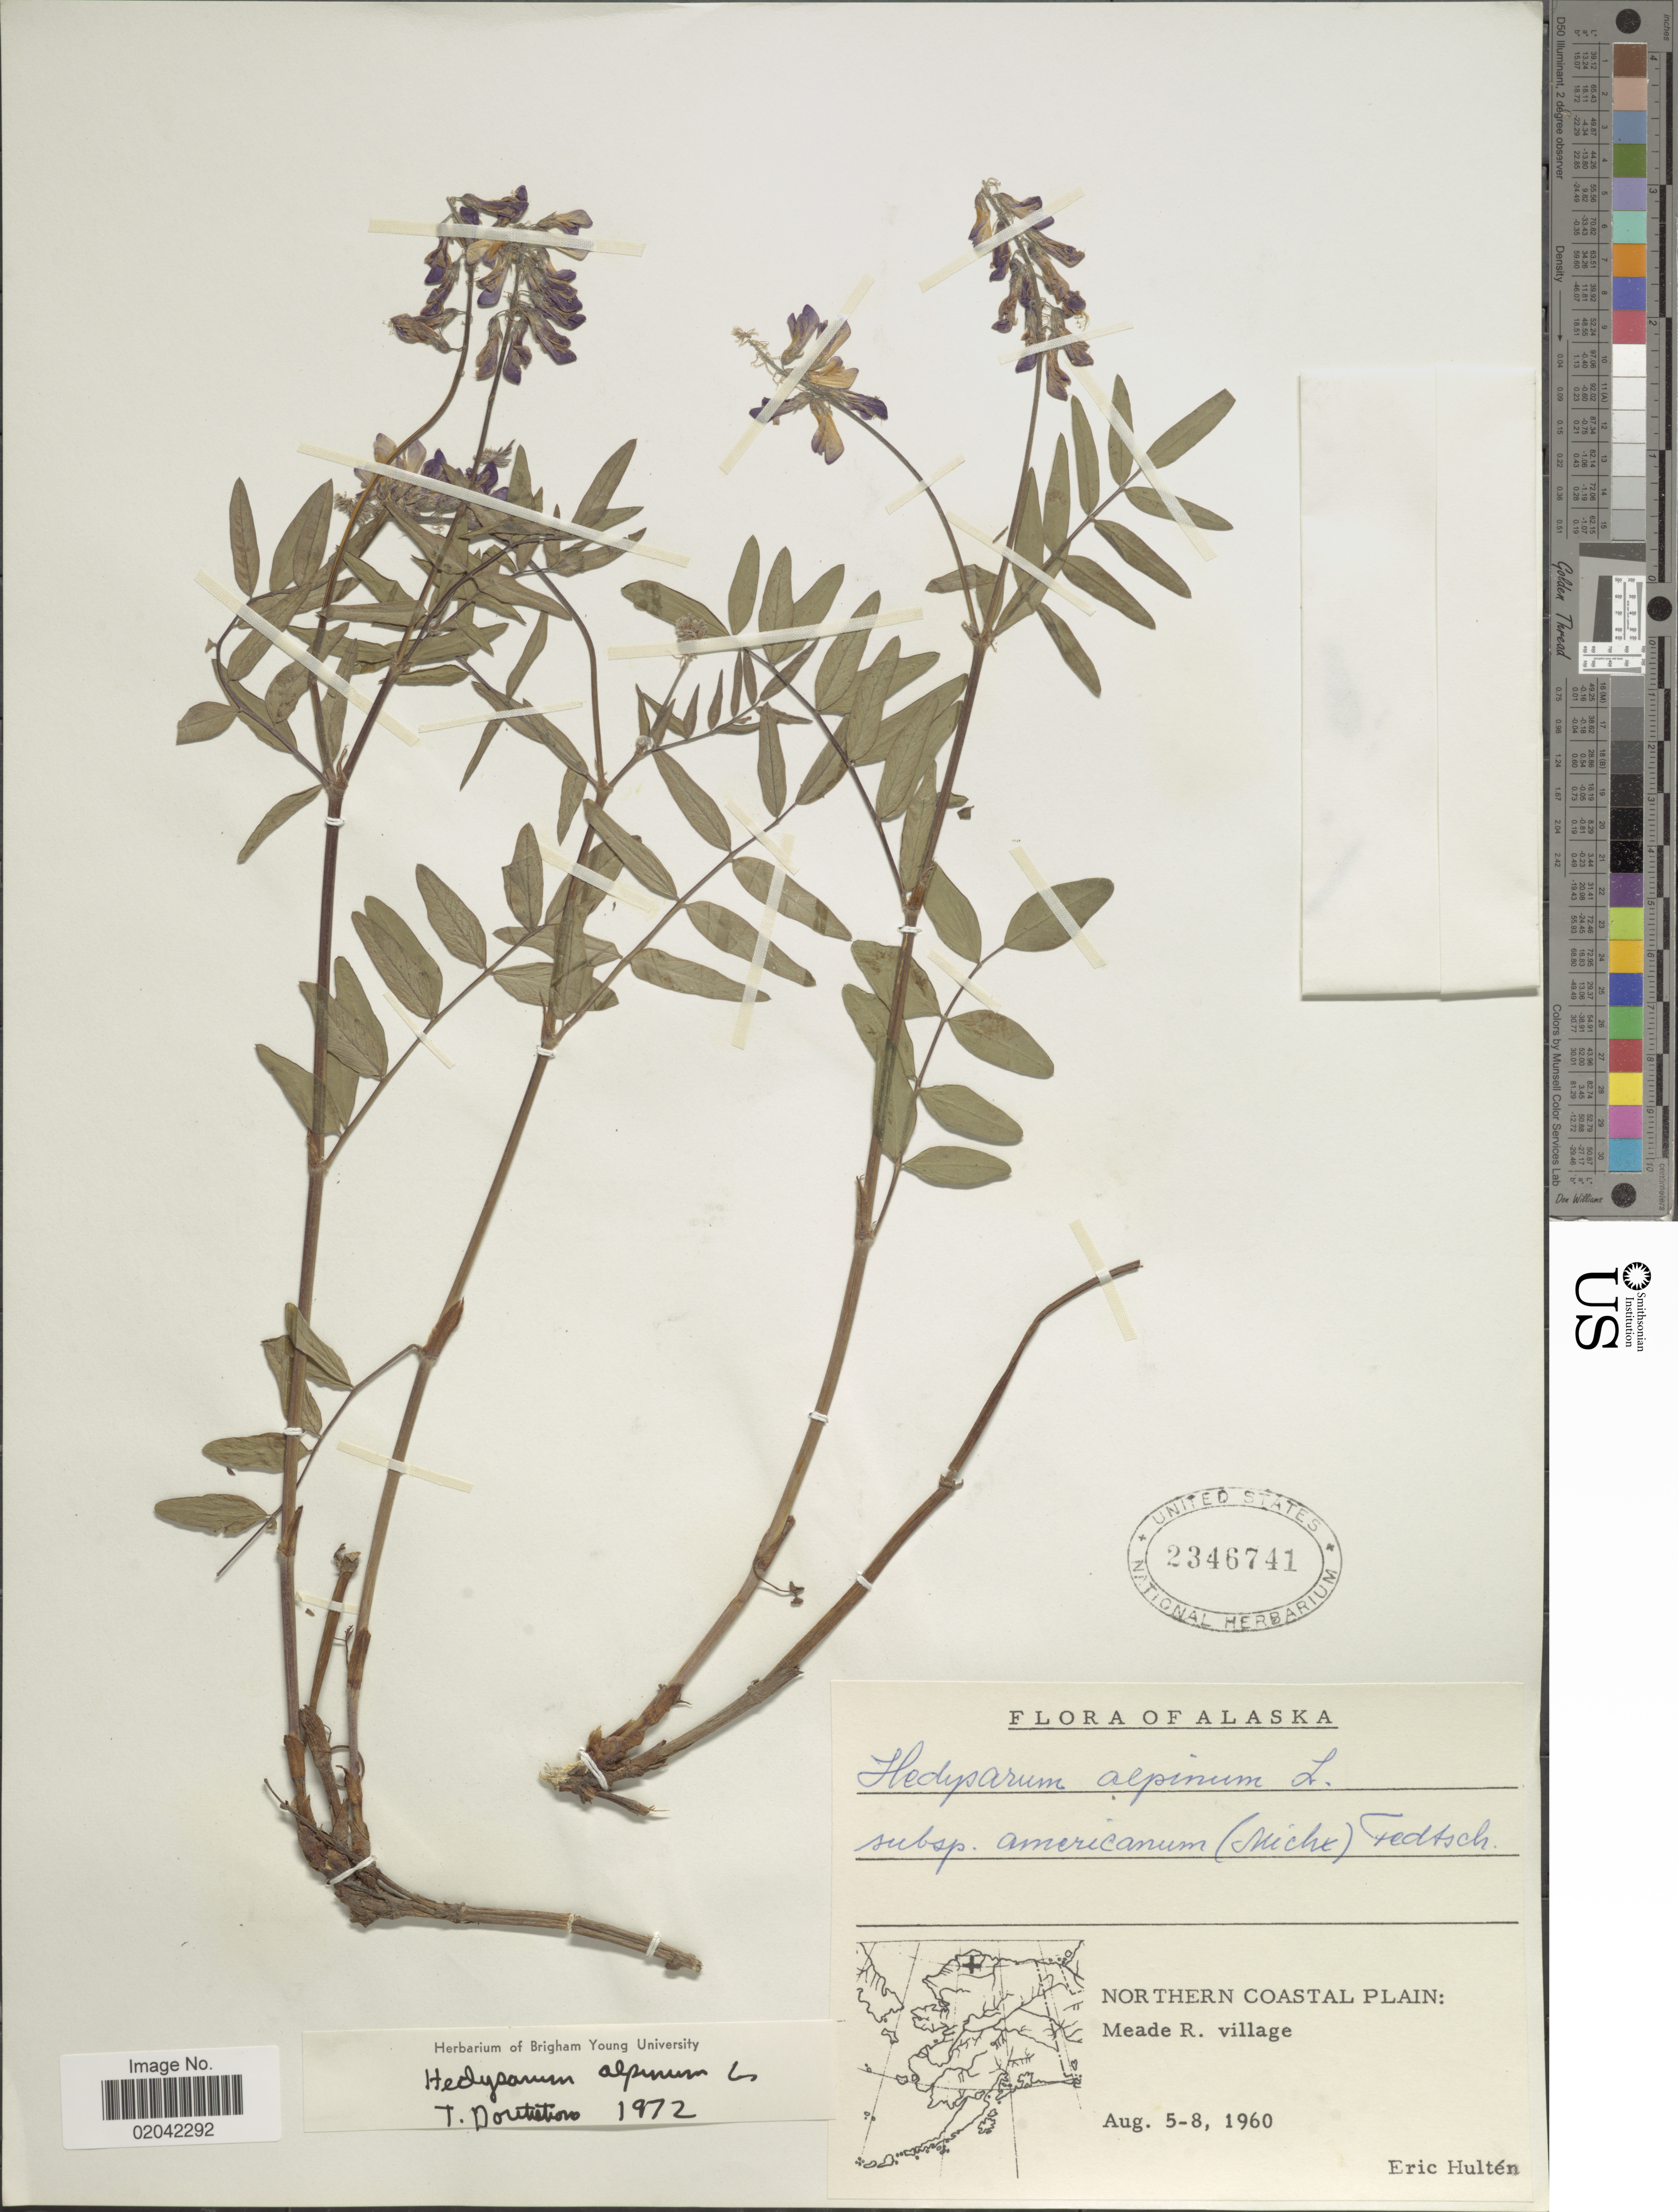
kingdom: Plantae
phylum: Tracheophyta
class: Magnoliopsida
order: Fabales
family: Fabaceae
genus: Hedysarum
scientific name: Hedysarum alpinum var. americanum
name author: Michx. ex Pursh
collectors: E. G. Hultén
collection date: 1960-08-05/1960-08-08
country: United States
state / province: Alaska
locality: Northern Coastal Plain: Meade R. village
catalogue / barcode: US 2346741